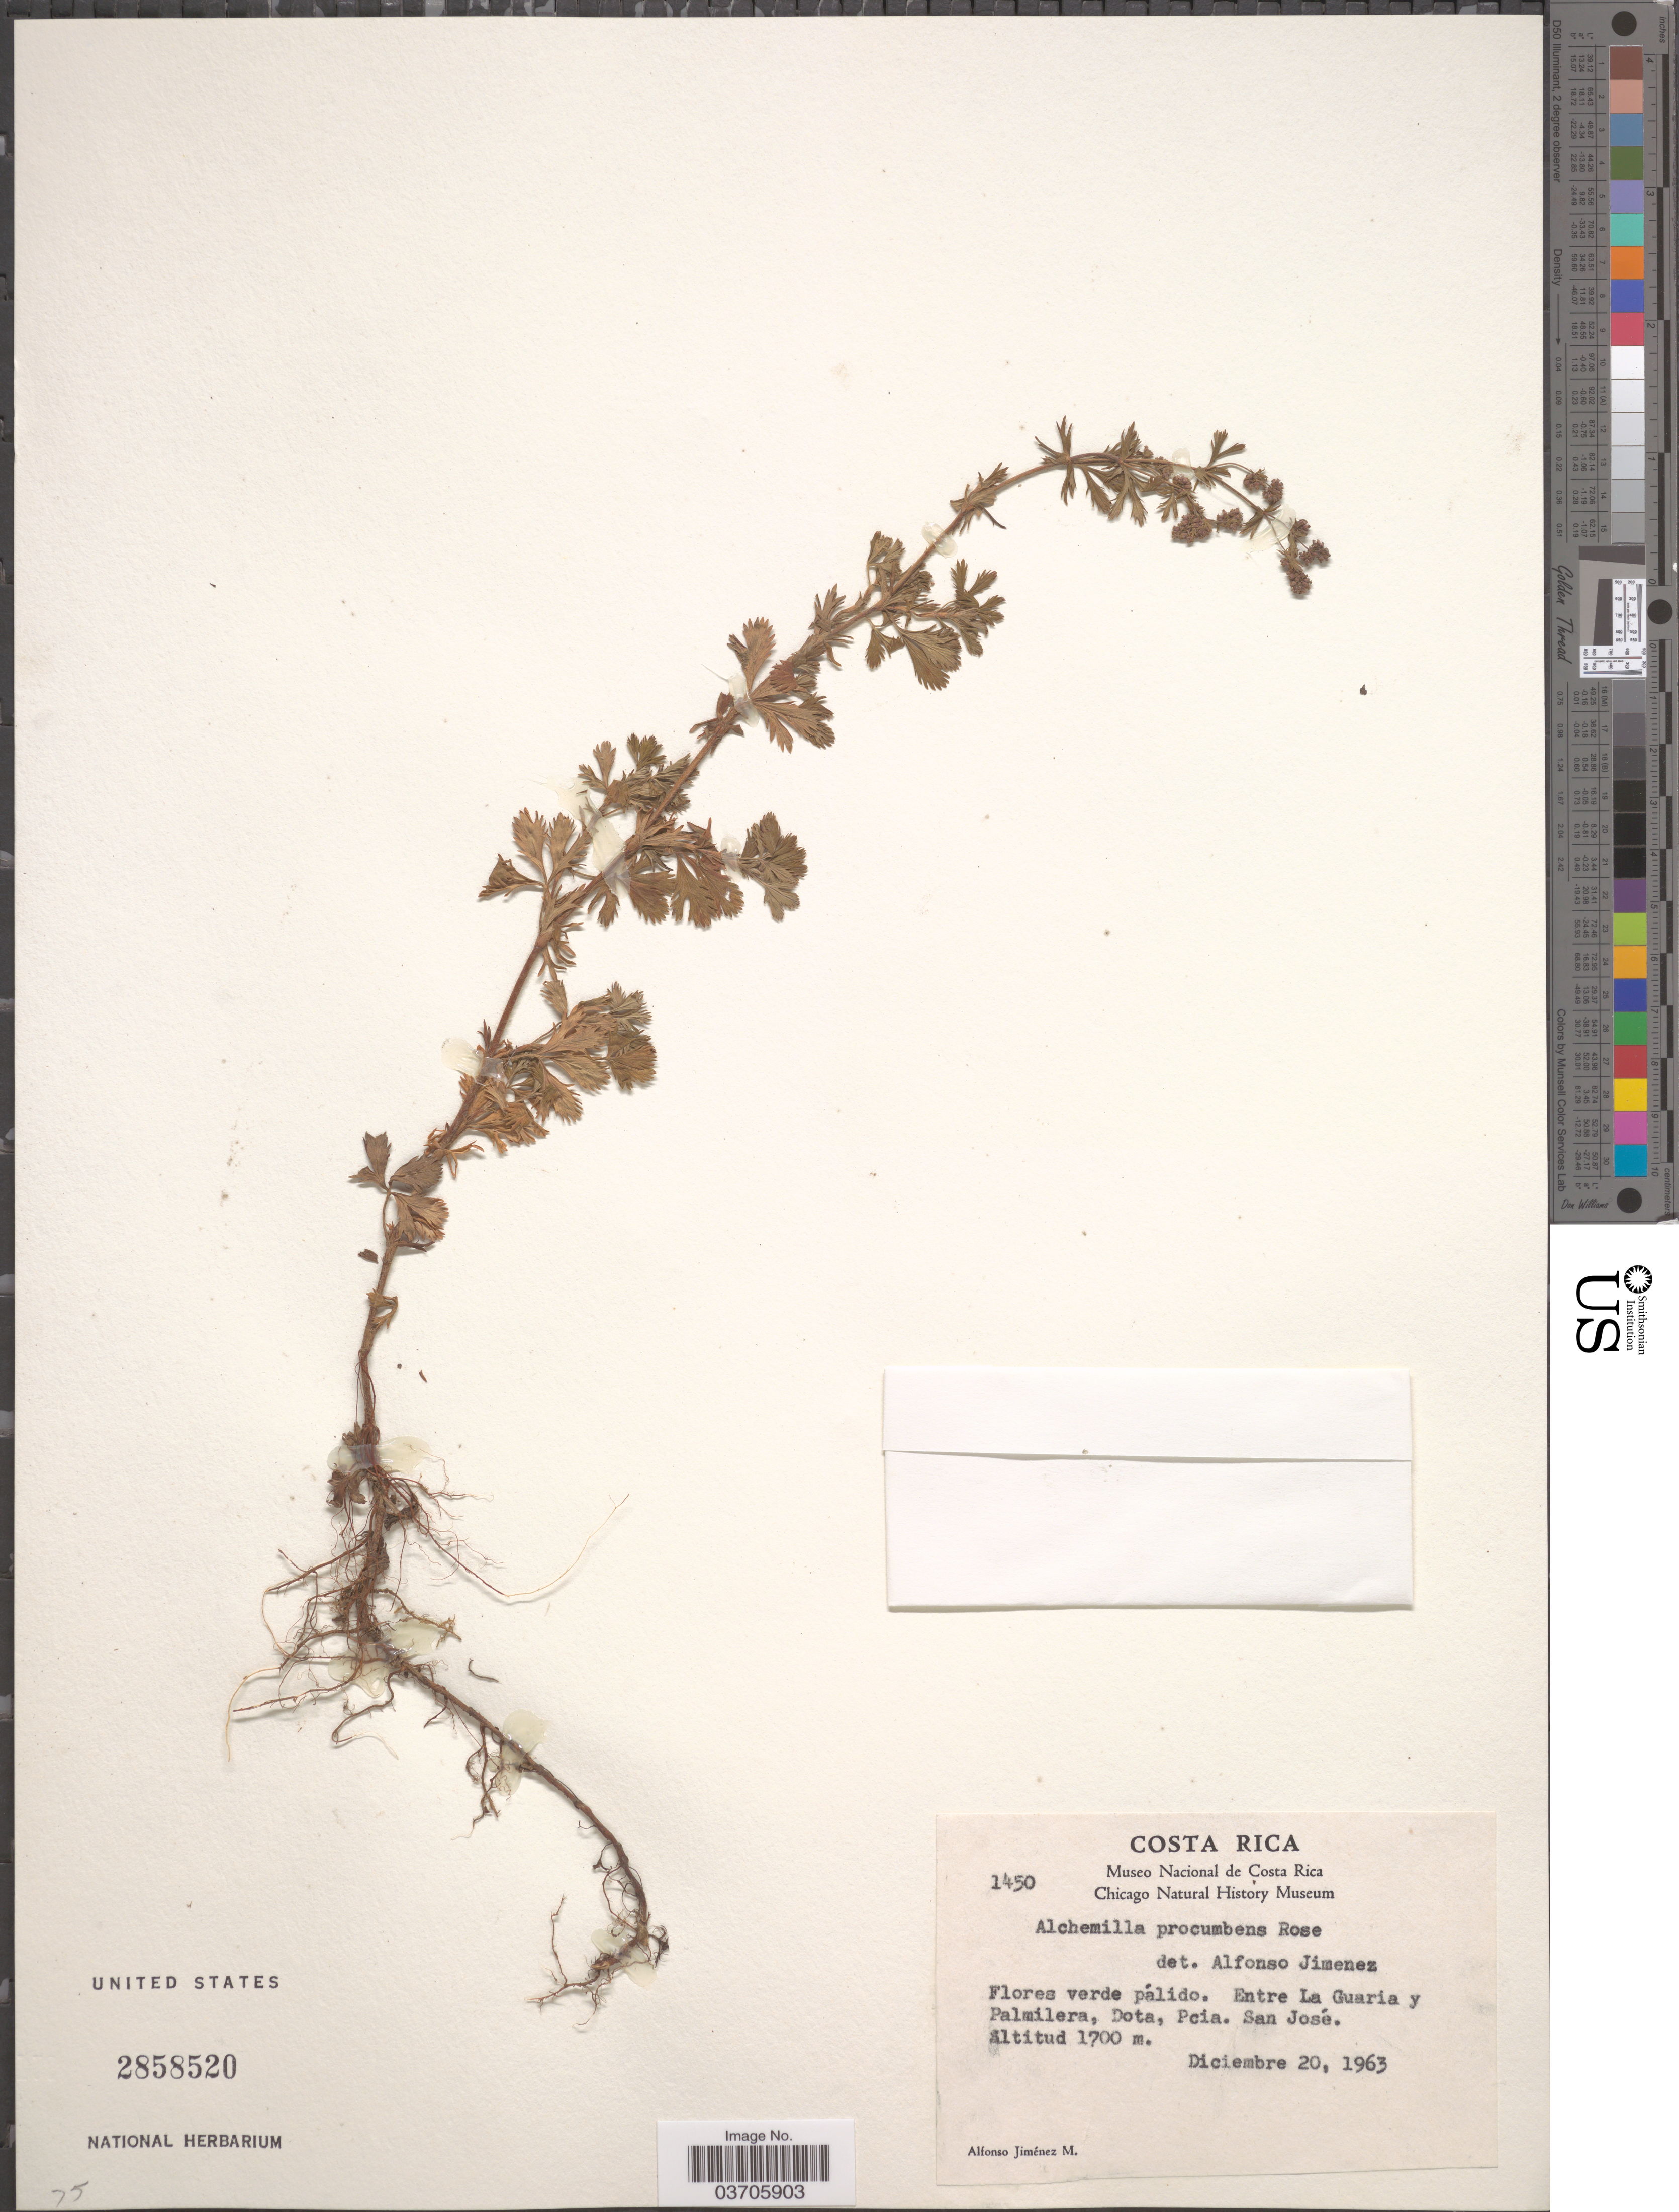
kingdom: Plantae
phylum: Tracheophyta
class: Magnoliopsida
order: Rosales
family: Rosaceae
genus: Lachemilla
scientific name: Lachemilla procumbens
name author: (Rose) Rydb.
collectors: A. Jimenez M.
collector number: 1450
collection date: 1963-12-20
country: Costa Rica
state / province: San José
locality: Entre La Guaria y Palmilera, Dota.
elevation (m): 1700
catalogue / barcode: US 2858520